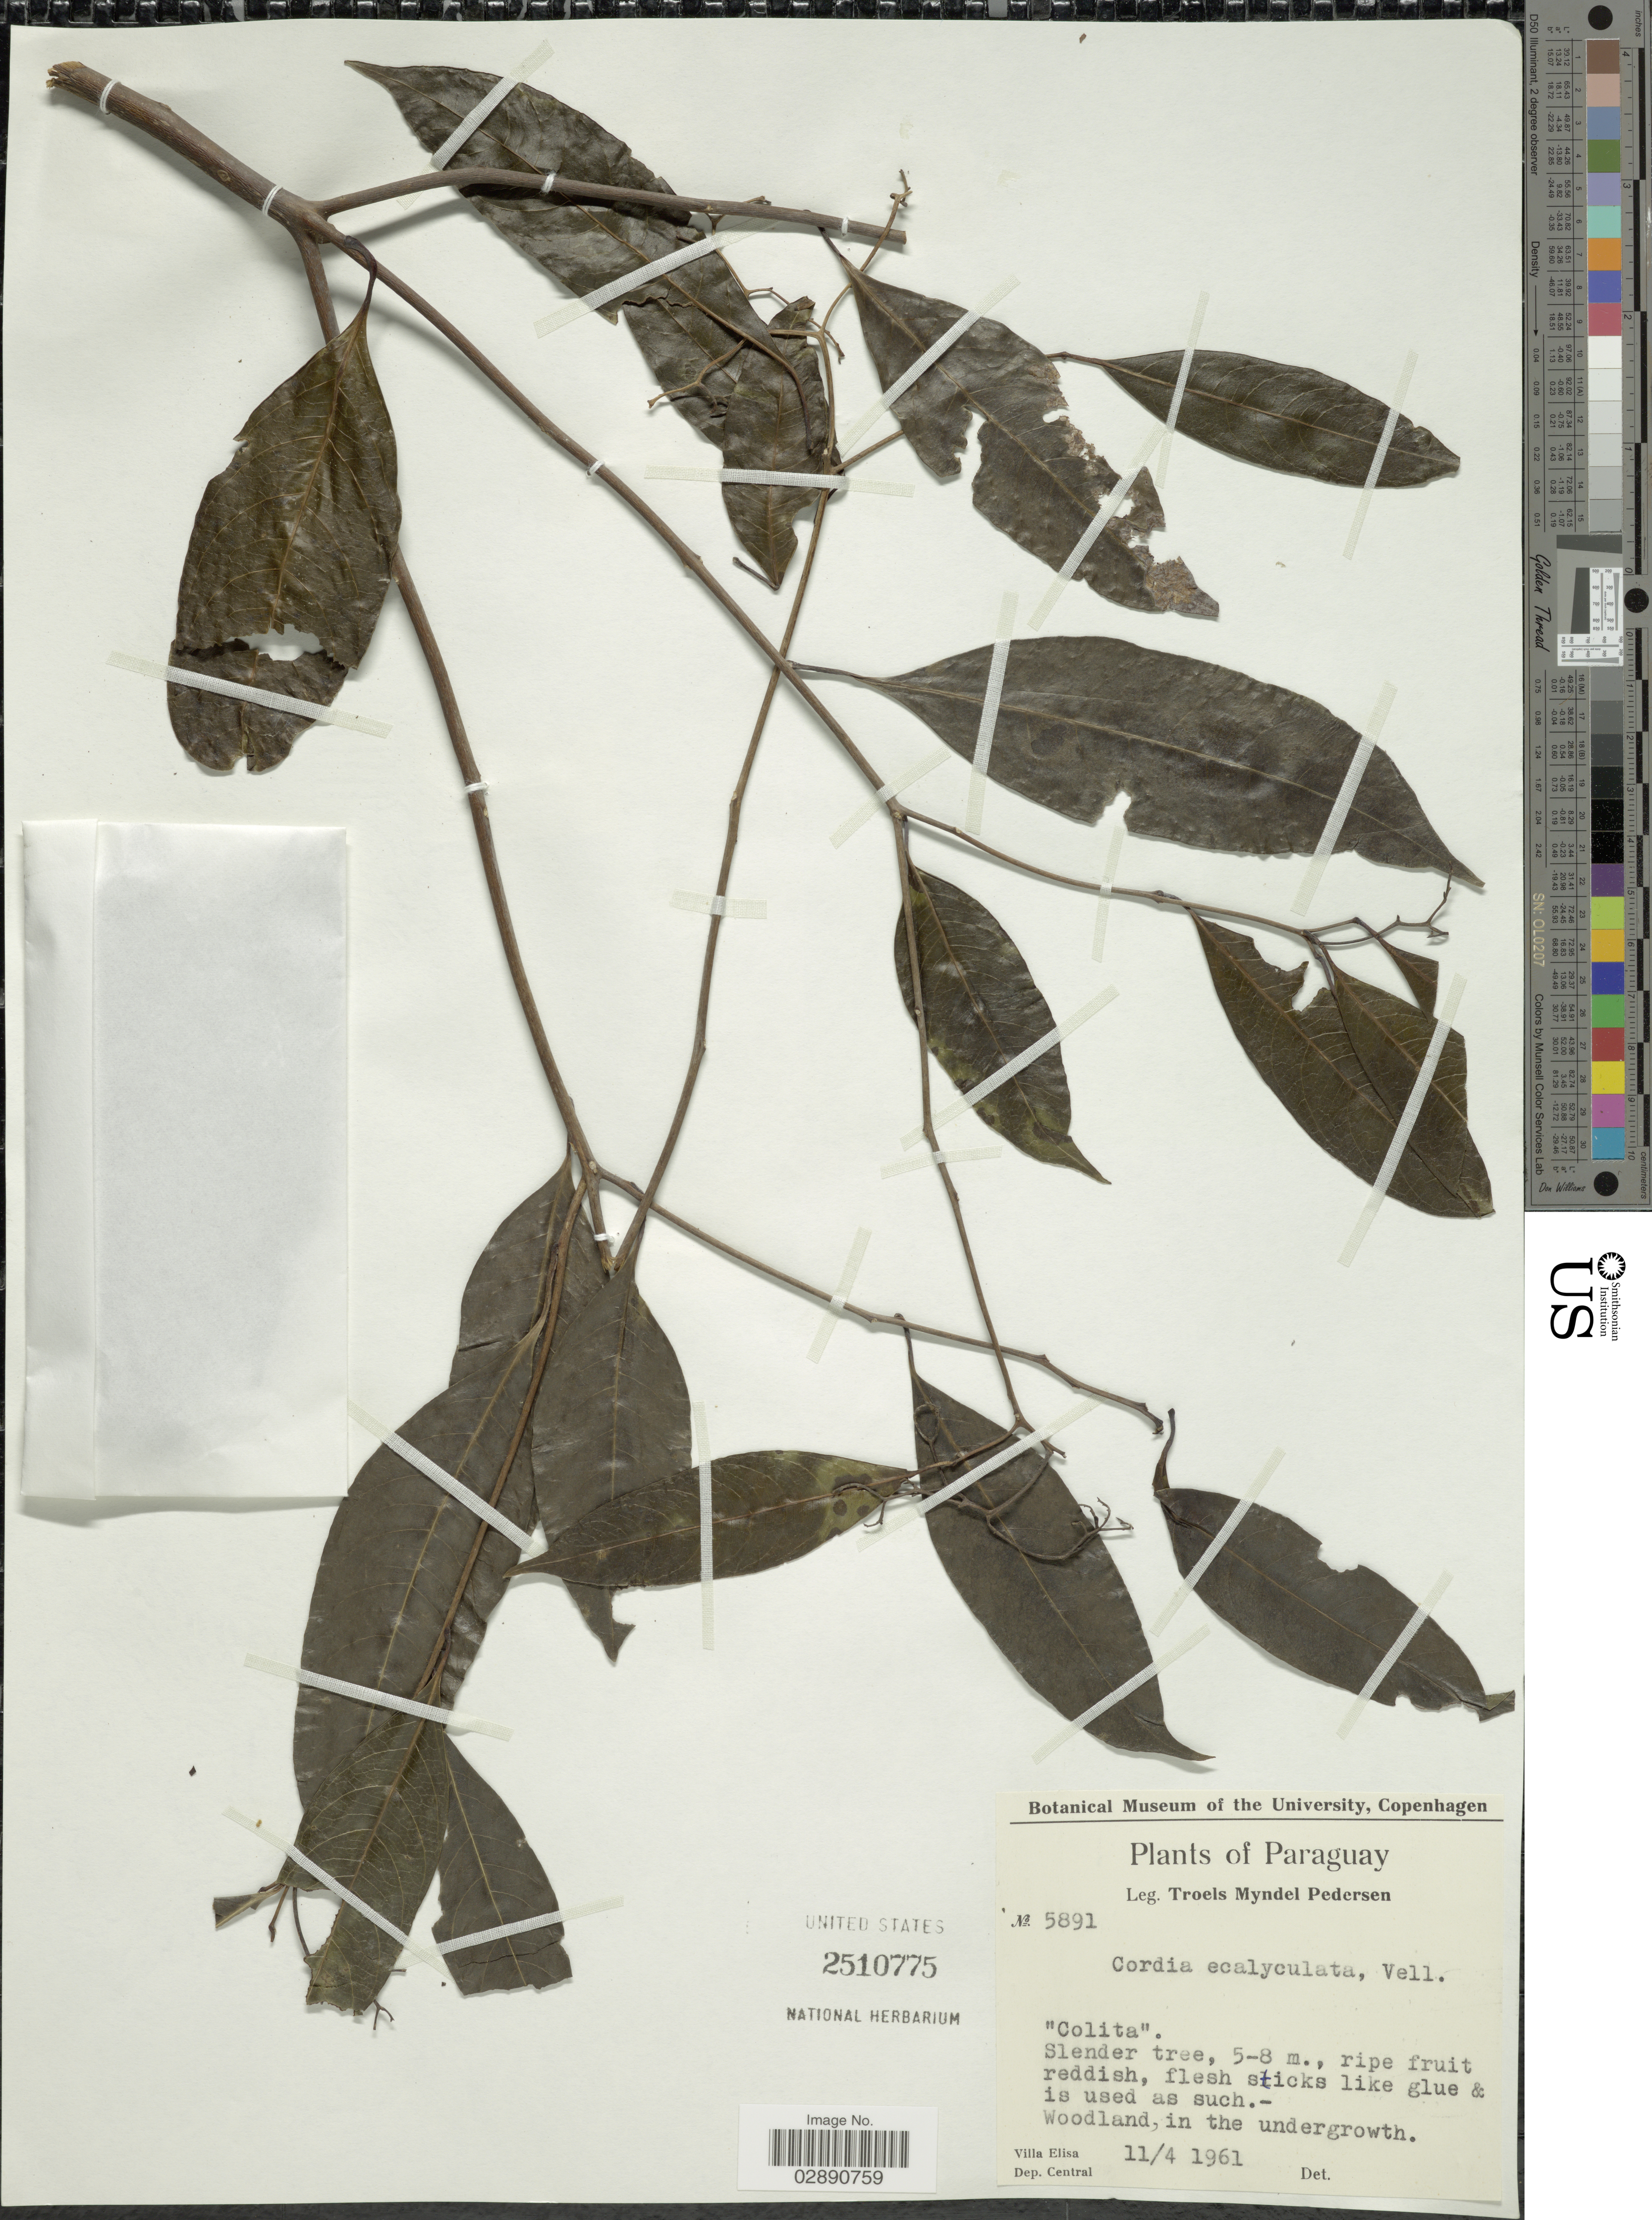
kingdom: Plantae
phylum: Tracheophyta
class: Magnoliopsida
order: Boraginales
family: Cordiaceae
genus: Cordia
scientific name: Cordia ecalyculata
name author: Vell.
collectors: T. Pederson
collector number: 5891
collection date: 1961-04-11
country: Paraguay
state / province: Central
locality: Villa Elisa. Dep. Central.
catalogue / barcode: US 2510775